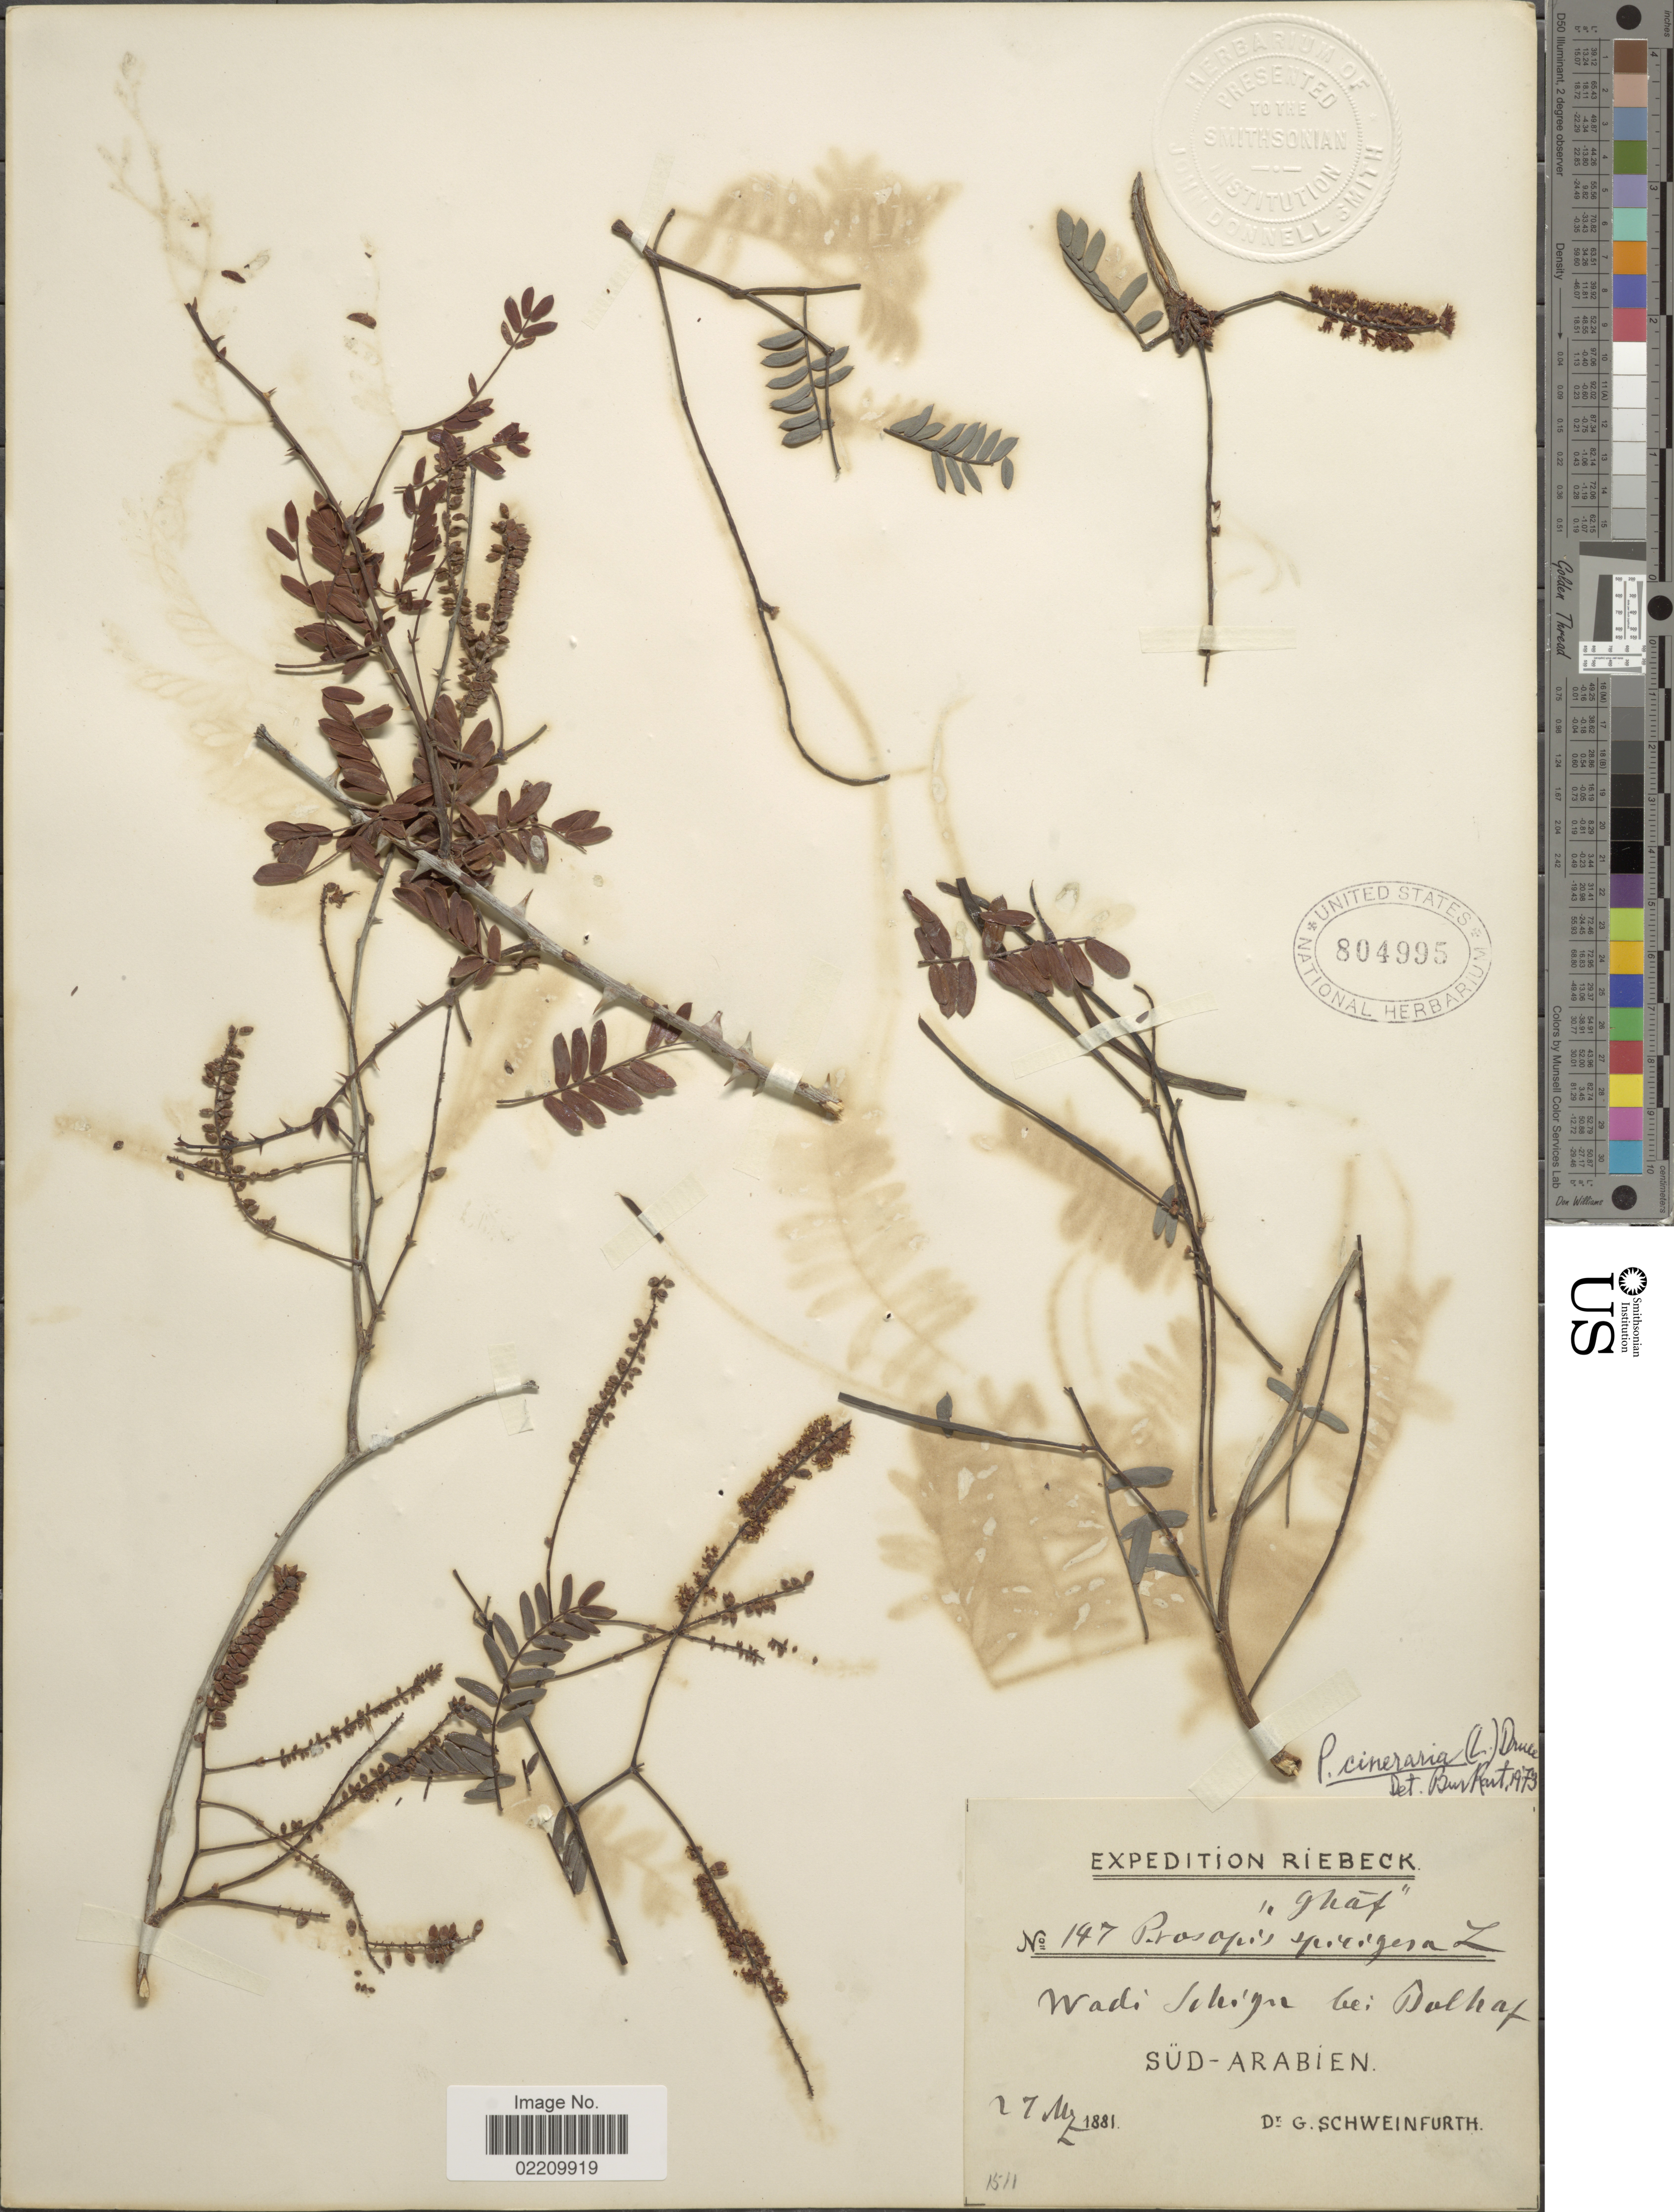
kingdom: Plantae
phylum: Tracheophyta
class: Magnoliopsida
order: Fabales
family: Fabaceae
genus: Prosopis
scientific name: Prosopis cineraria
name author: (L. f.) Druce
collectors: G. A. Schweinfurth (herbarium)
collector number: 147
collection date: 1881-08-27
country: Saudi Arabia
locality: Bei Bolhaf [interpreted], Sud-Arabien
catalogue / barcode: US 804995